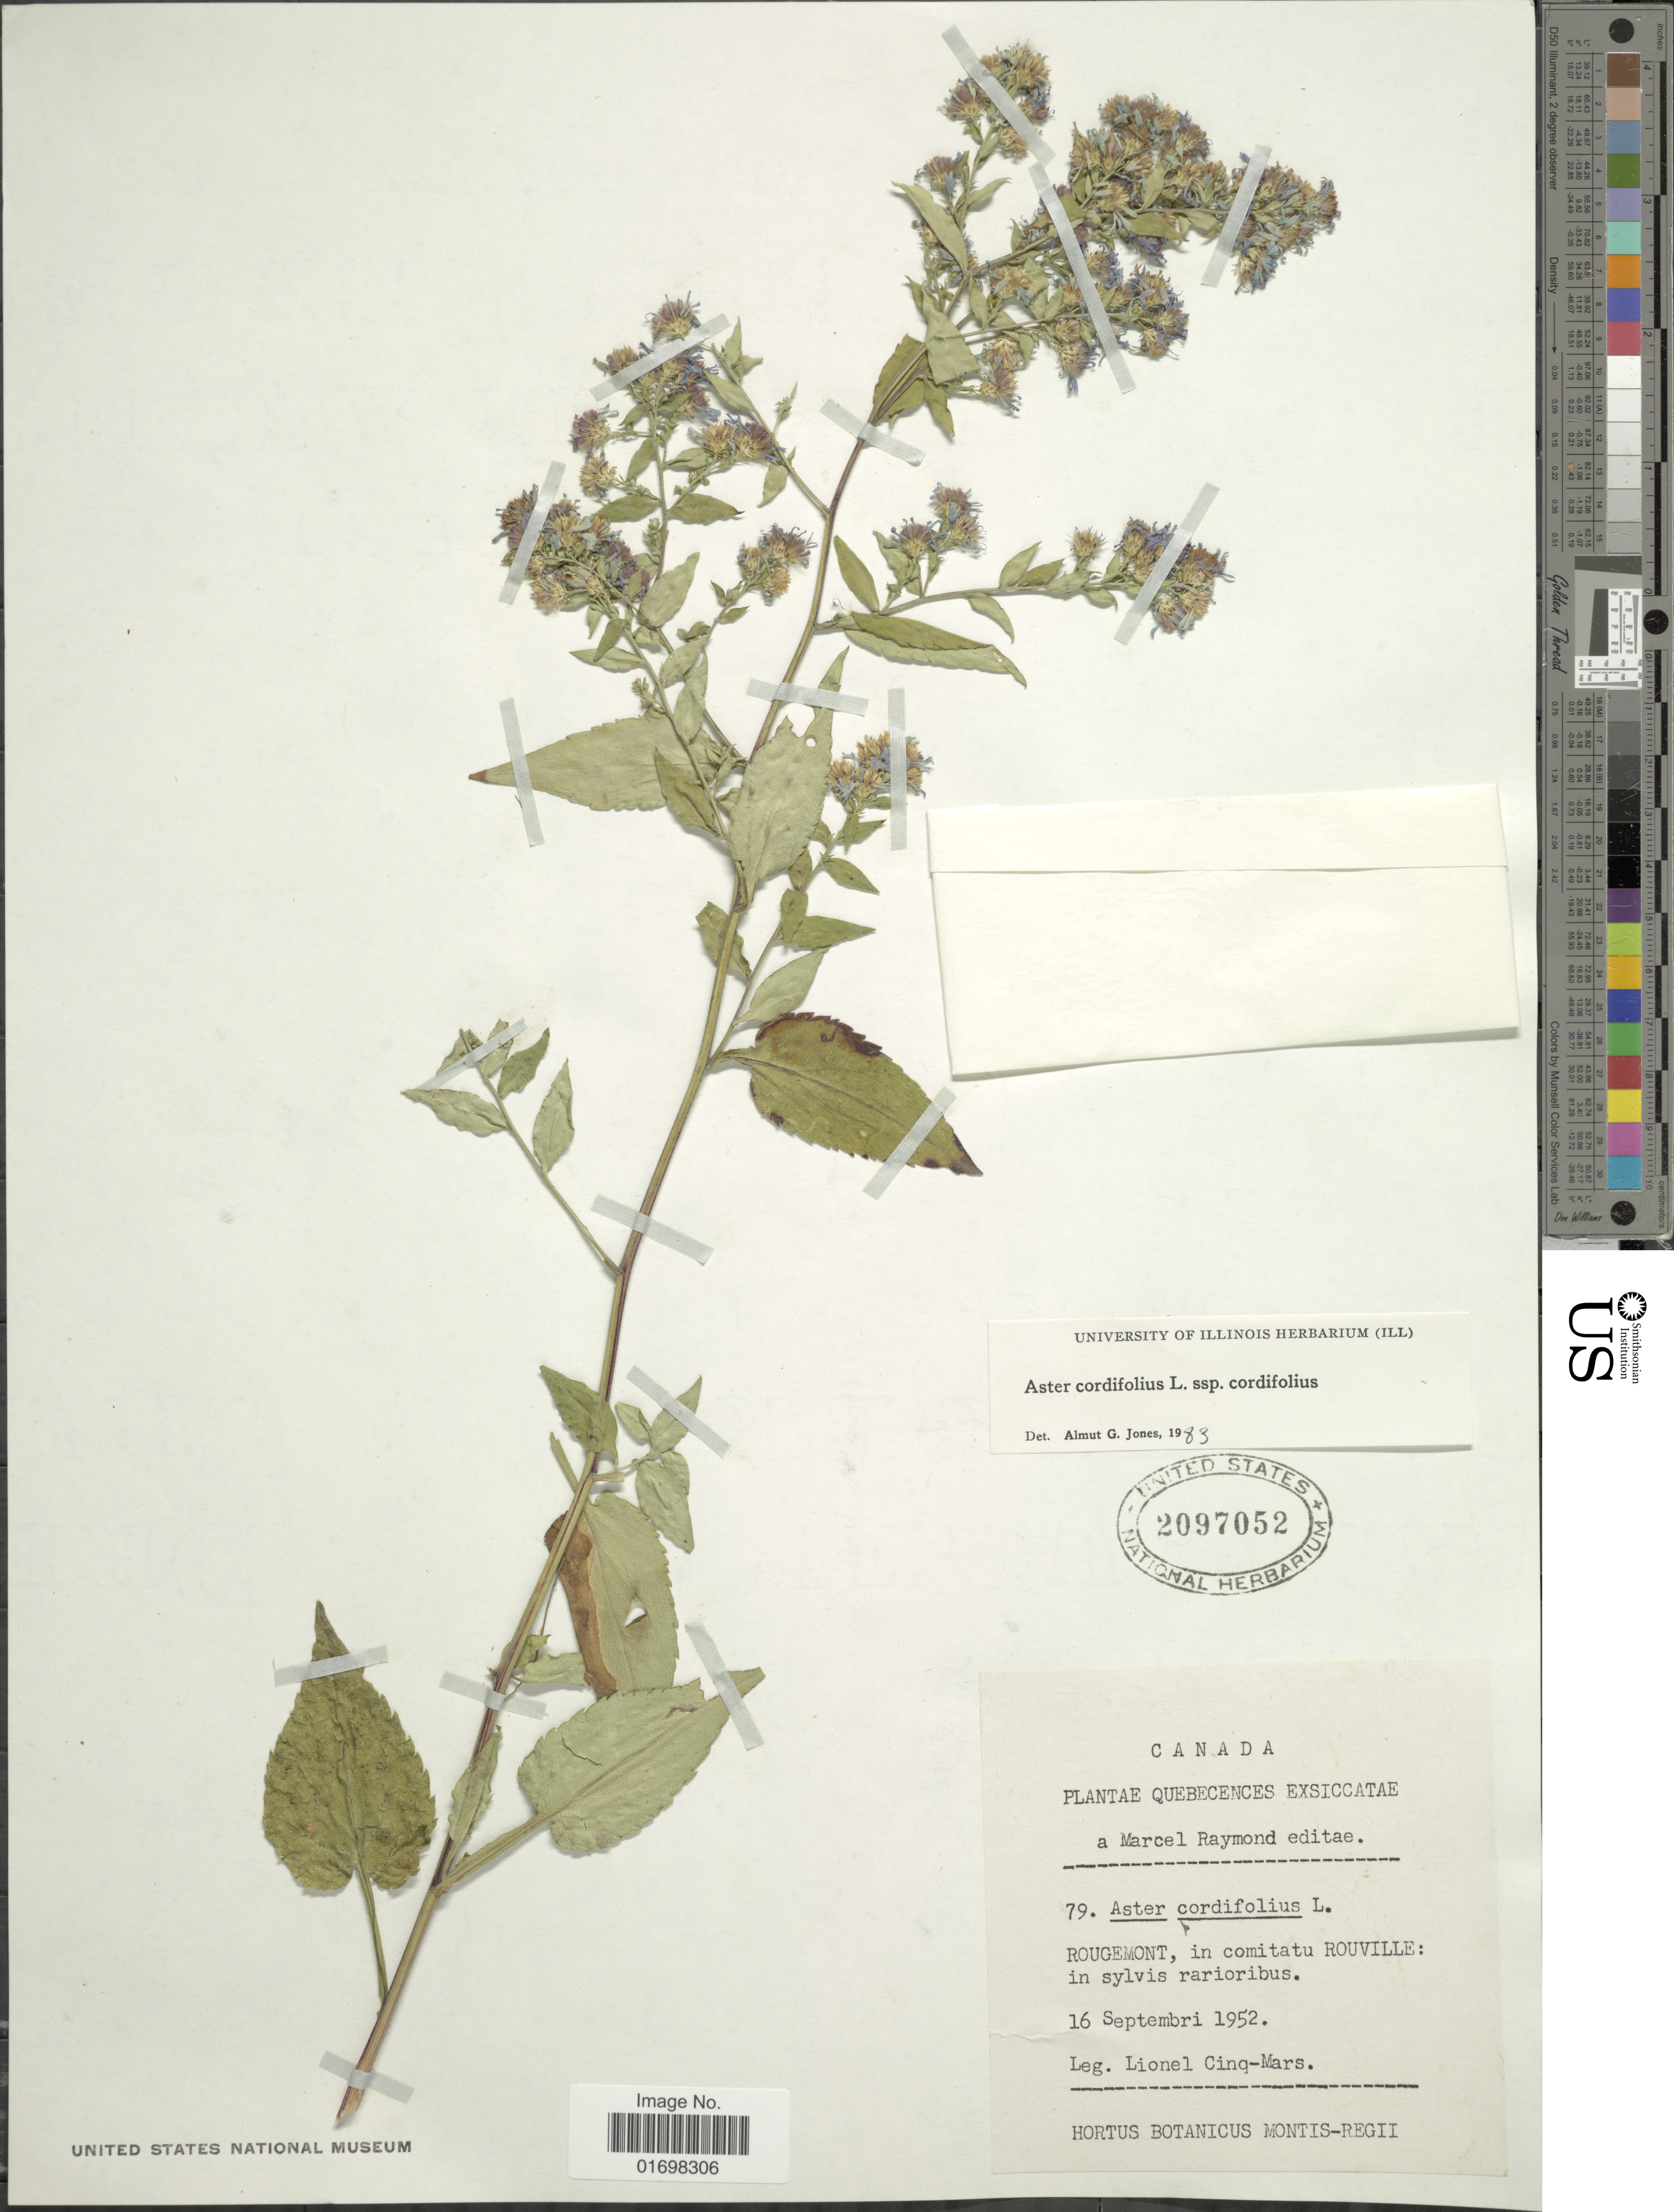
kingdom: Plantae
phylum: Tracheophyta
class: Magnoliopsida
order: Asterales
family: Asteraceae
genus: Symphyotrichum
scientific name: Symphyotrichum cordifolium var. cordifolium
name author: (L.) G.L. Nesom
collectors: L. Clinq-Mars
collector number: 79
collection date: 1952-09-16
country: Canada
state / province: Quebec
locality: Rougemont, in comitatu Rouville: in sylvis rarioribus.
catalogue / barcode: US 2097052